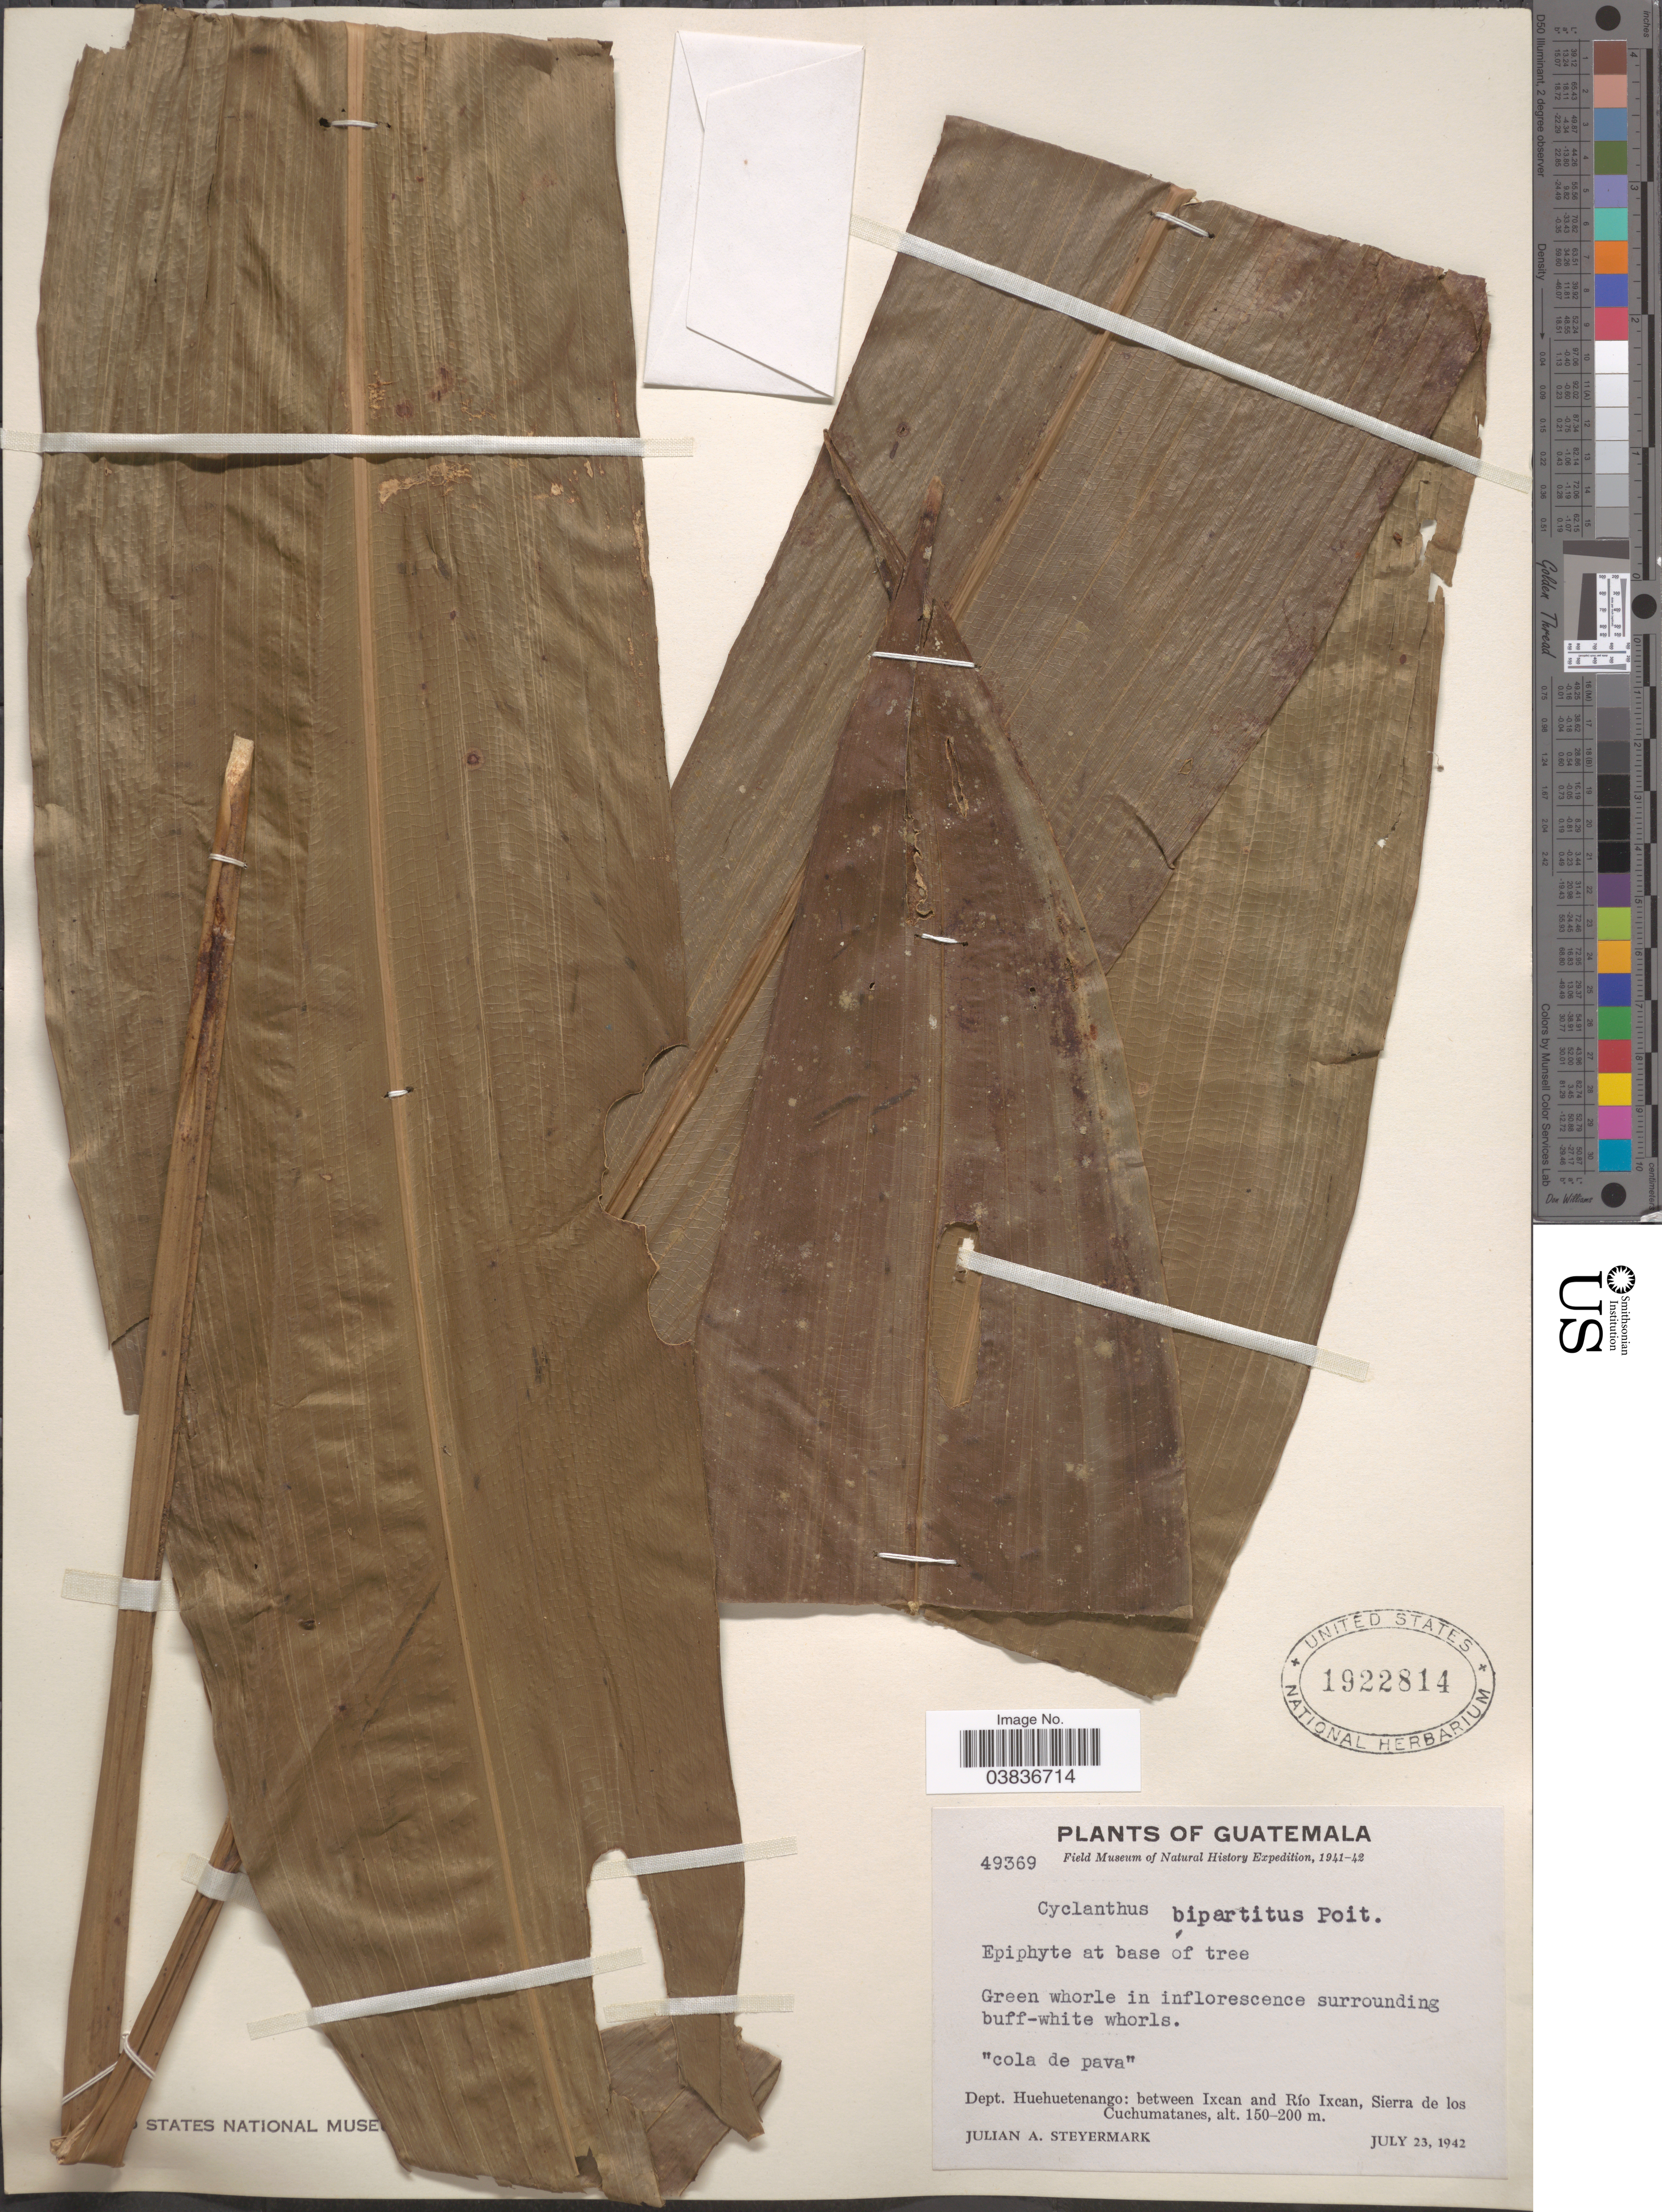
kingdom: Plantae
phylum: Tracheophyta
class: Liliopsida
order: Pandanales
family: Cyclanthaceae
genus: Cyclanthus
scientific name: Cyclanthus bipartitus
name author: Poit. ex A. Rich.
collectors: J. Steyermark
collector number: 49369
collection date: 1942-07-23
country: Guatemala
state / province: Huehuetenango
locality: Dept. Huehuetenango: between Ixcan and Río Ixcan, Sierra de los Cuchumatanes.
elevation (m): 150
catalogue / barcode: US 1922814